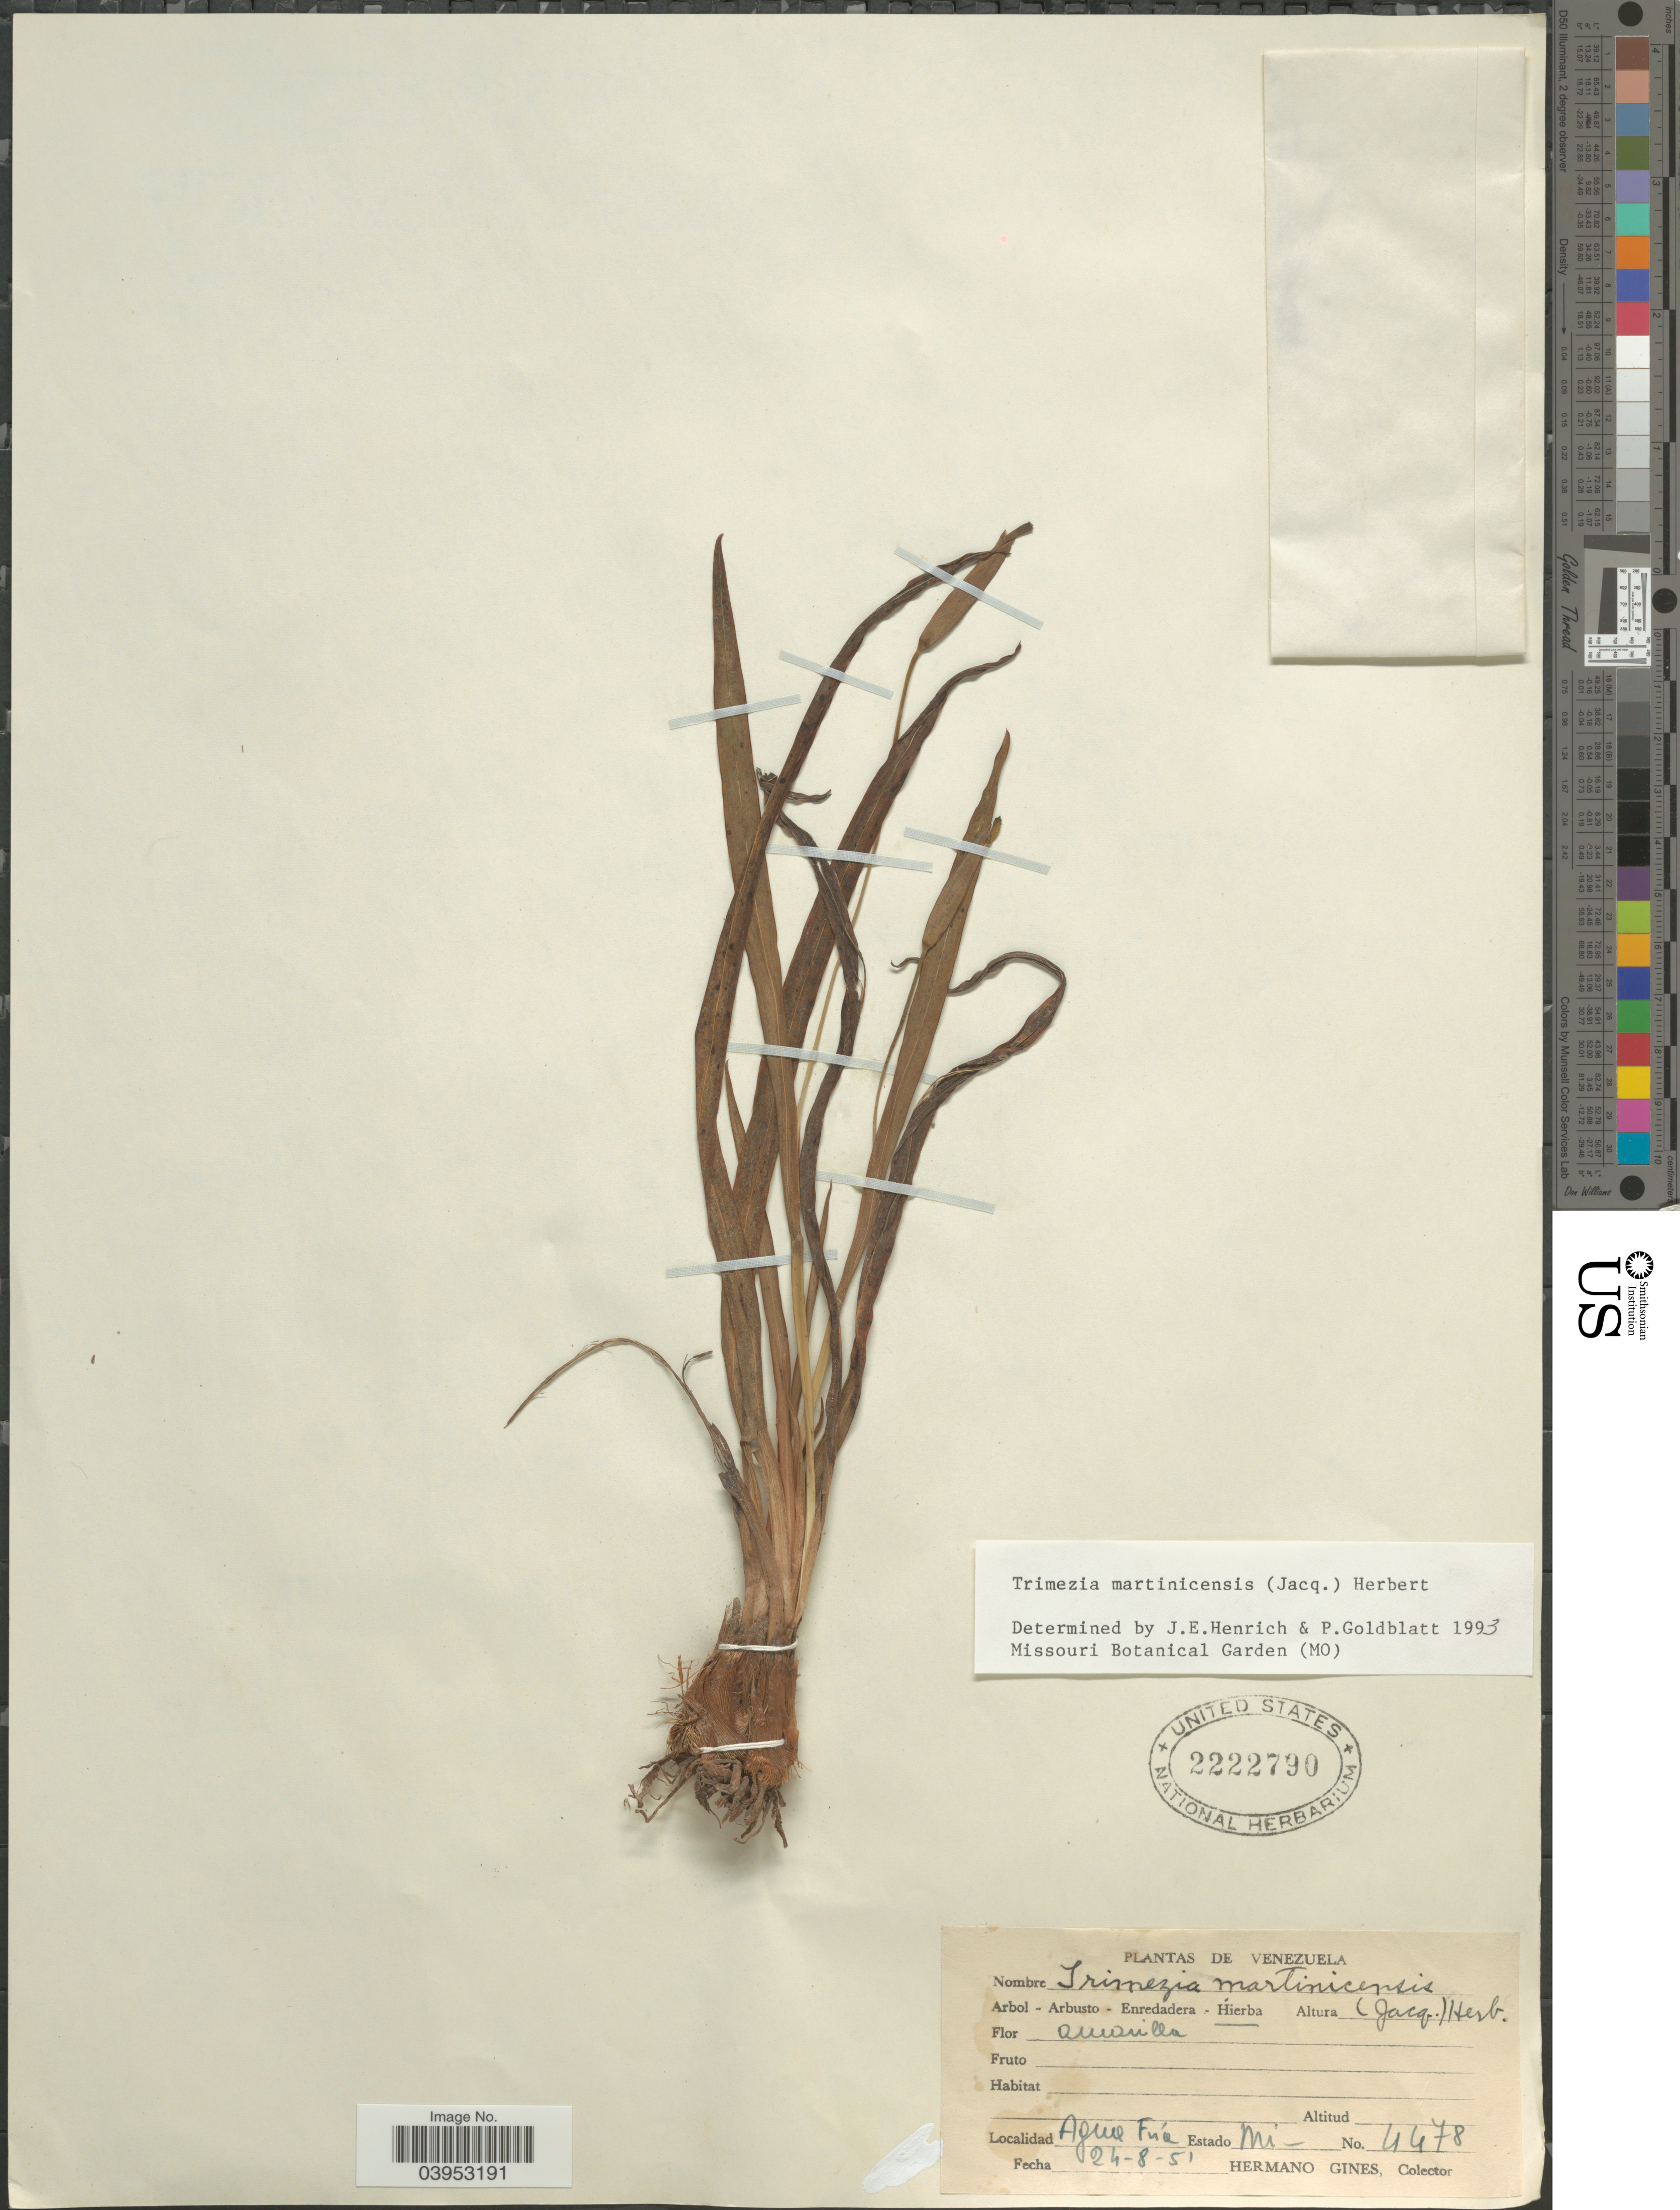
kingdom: Plantae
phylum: Tracheophyta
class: Liliopsida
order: Asparagales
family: Iridaceae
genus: Trimezia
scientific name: Trimezia martinicensis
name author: (Jacq.) Herb.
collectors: Bro. Gines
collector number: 4478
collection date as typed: Transcribed d/m/y: 24/8/51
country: Venezuela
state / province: Miranda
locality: Aqua Fría. Estado Mi.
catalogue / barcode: US 2222790